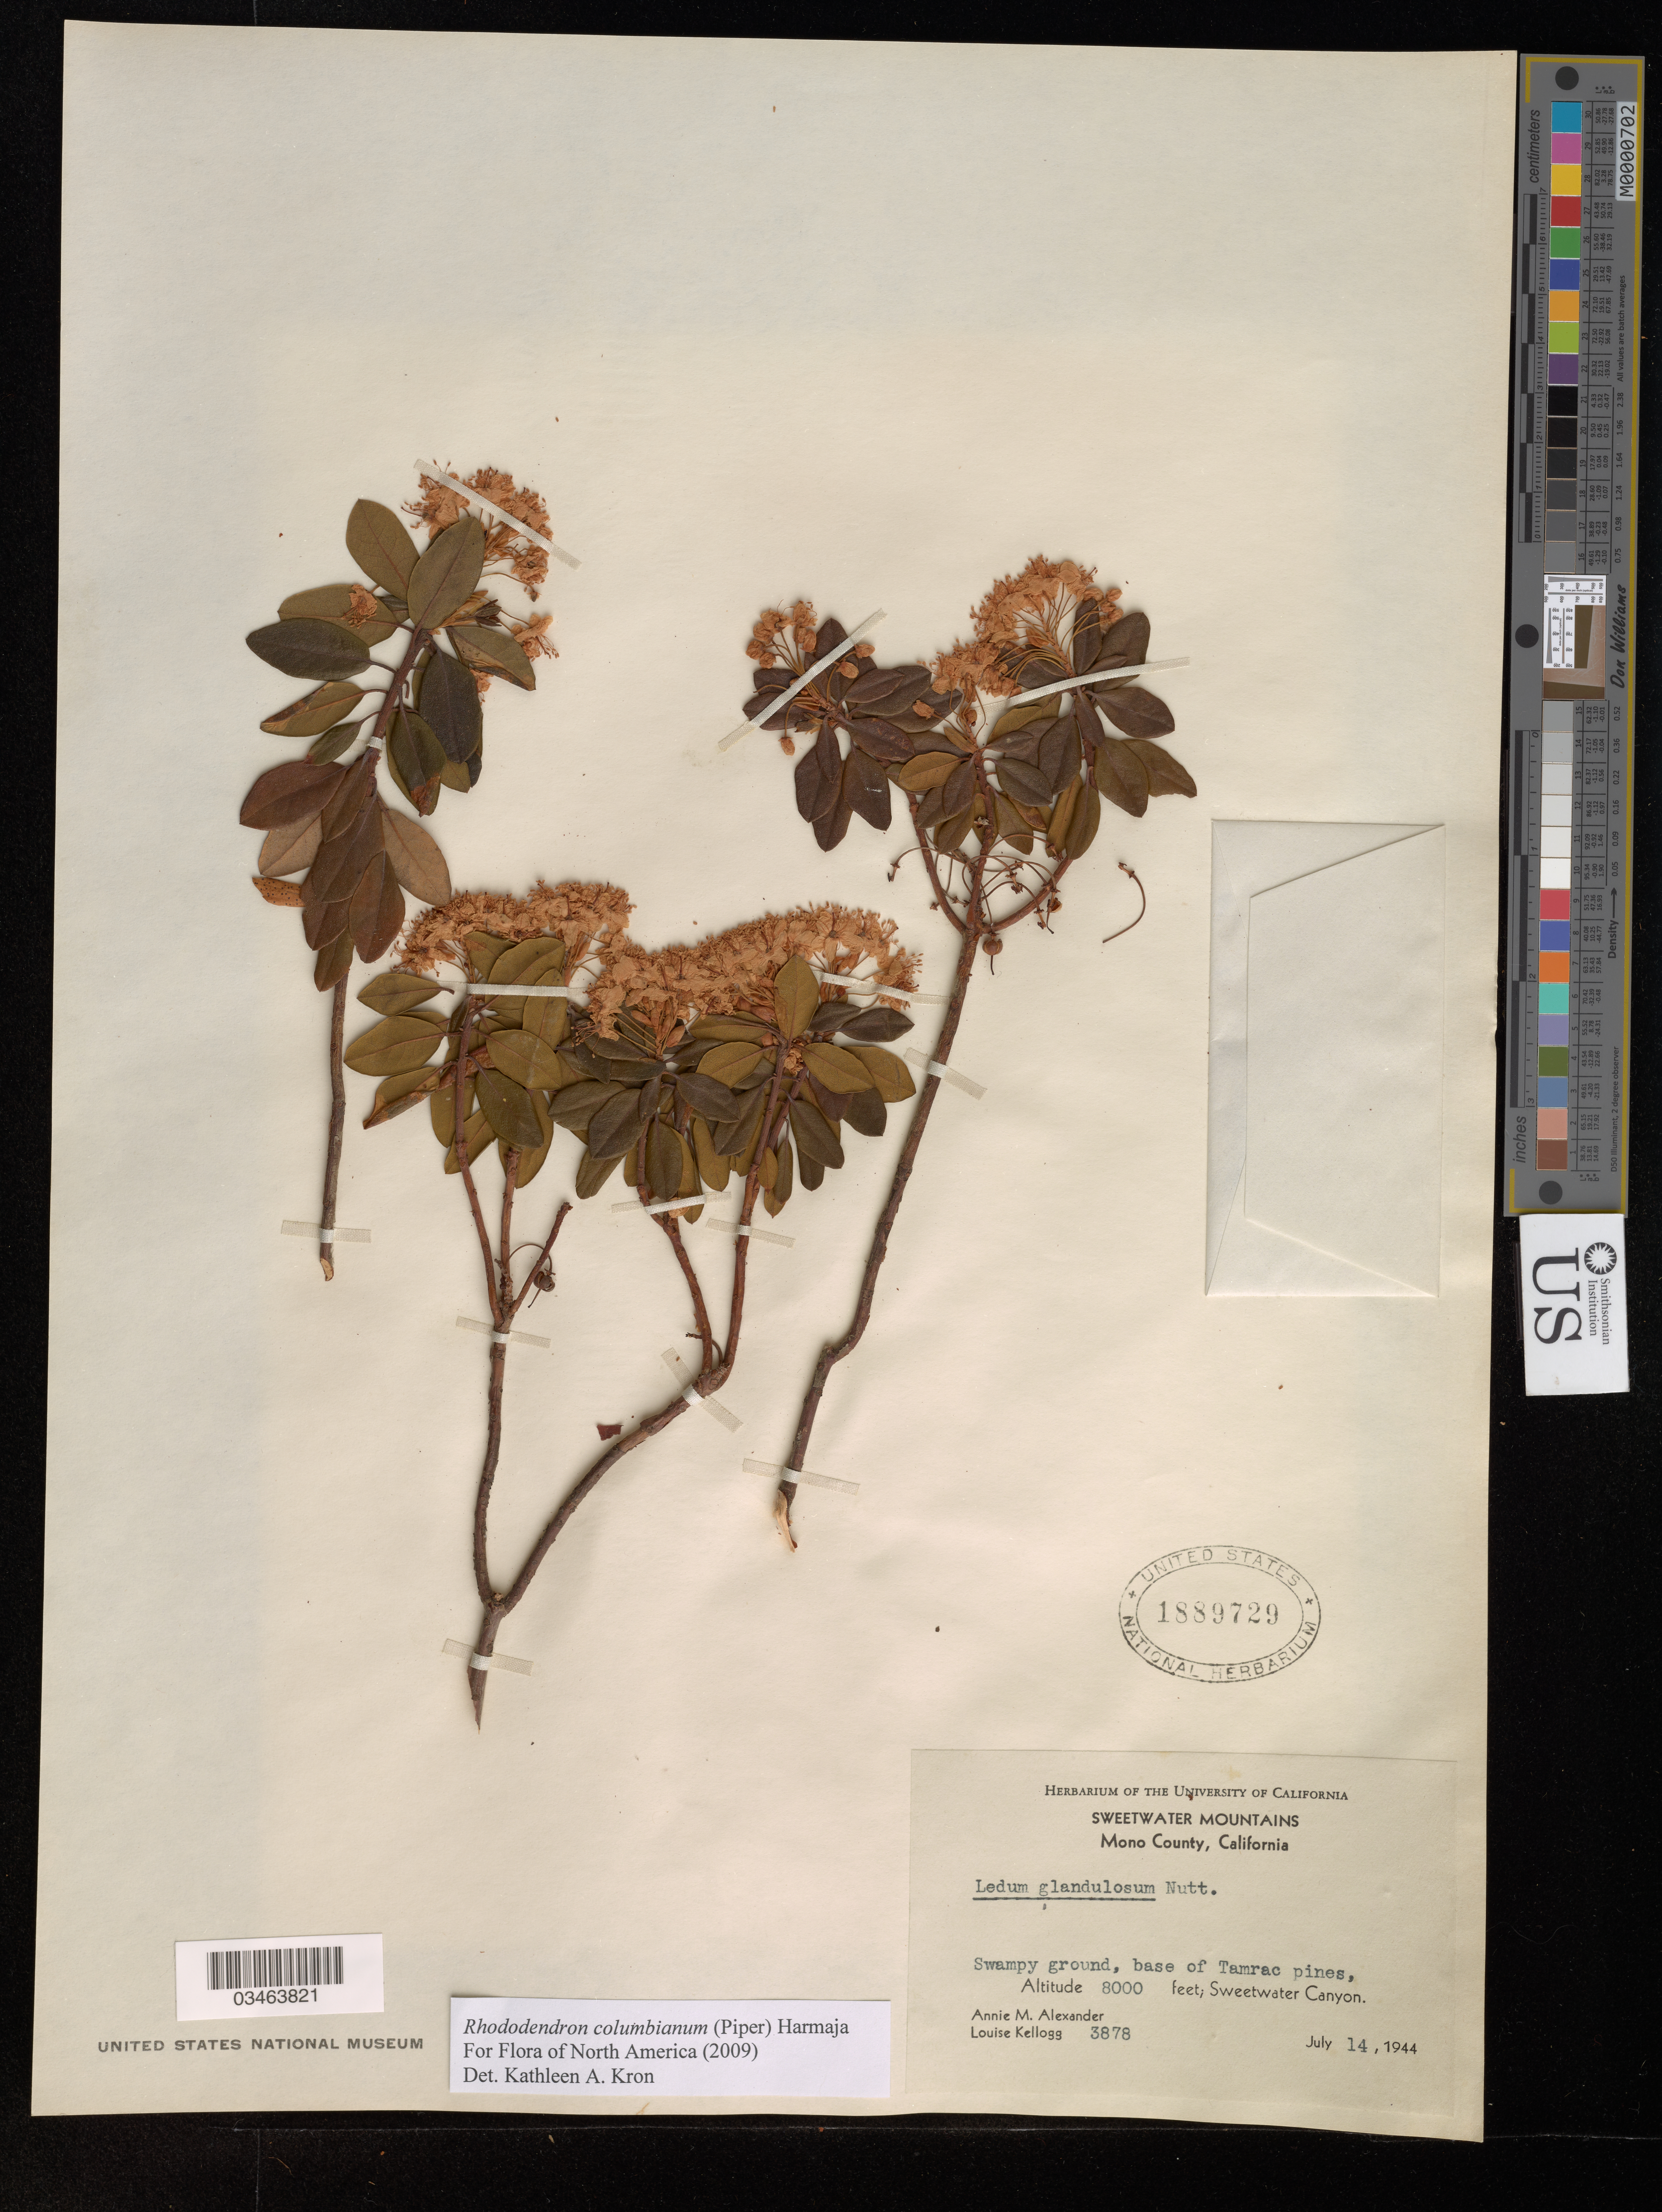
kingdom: Plantae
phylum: Tracheophyta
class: Magnoliopsida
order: Ericales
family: Ericaceae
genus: Rhododendron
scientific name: Rhododendron columbianum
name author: (Piper) Harmaja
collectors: A. M. Alexander & L. Kellogg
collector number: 3878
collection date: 1944-07-14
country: United States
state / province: California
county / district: Mono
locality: Mono County. Base of Tamrac pines, Sweetwater Canyon.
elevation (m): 2438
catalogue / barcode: US 1889729